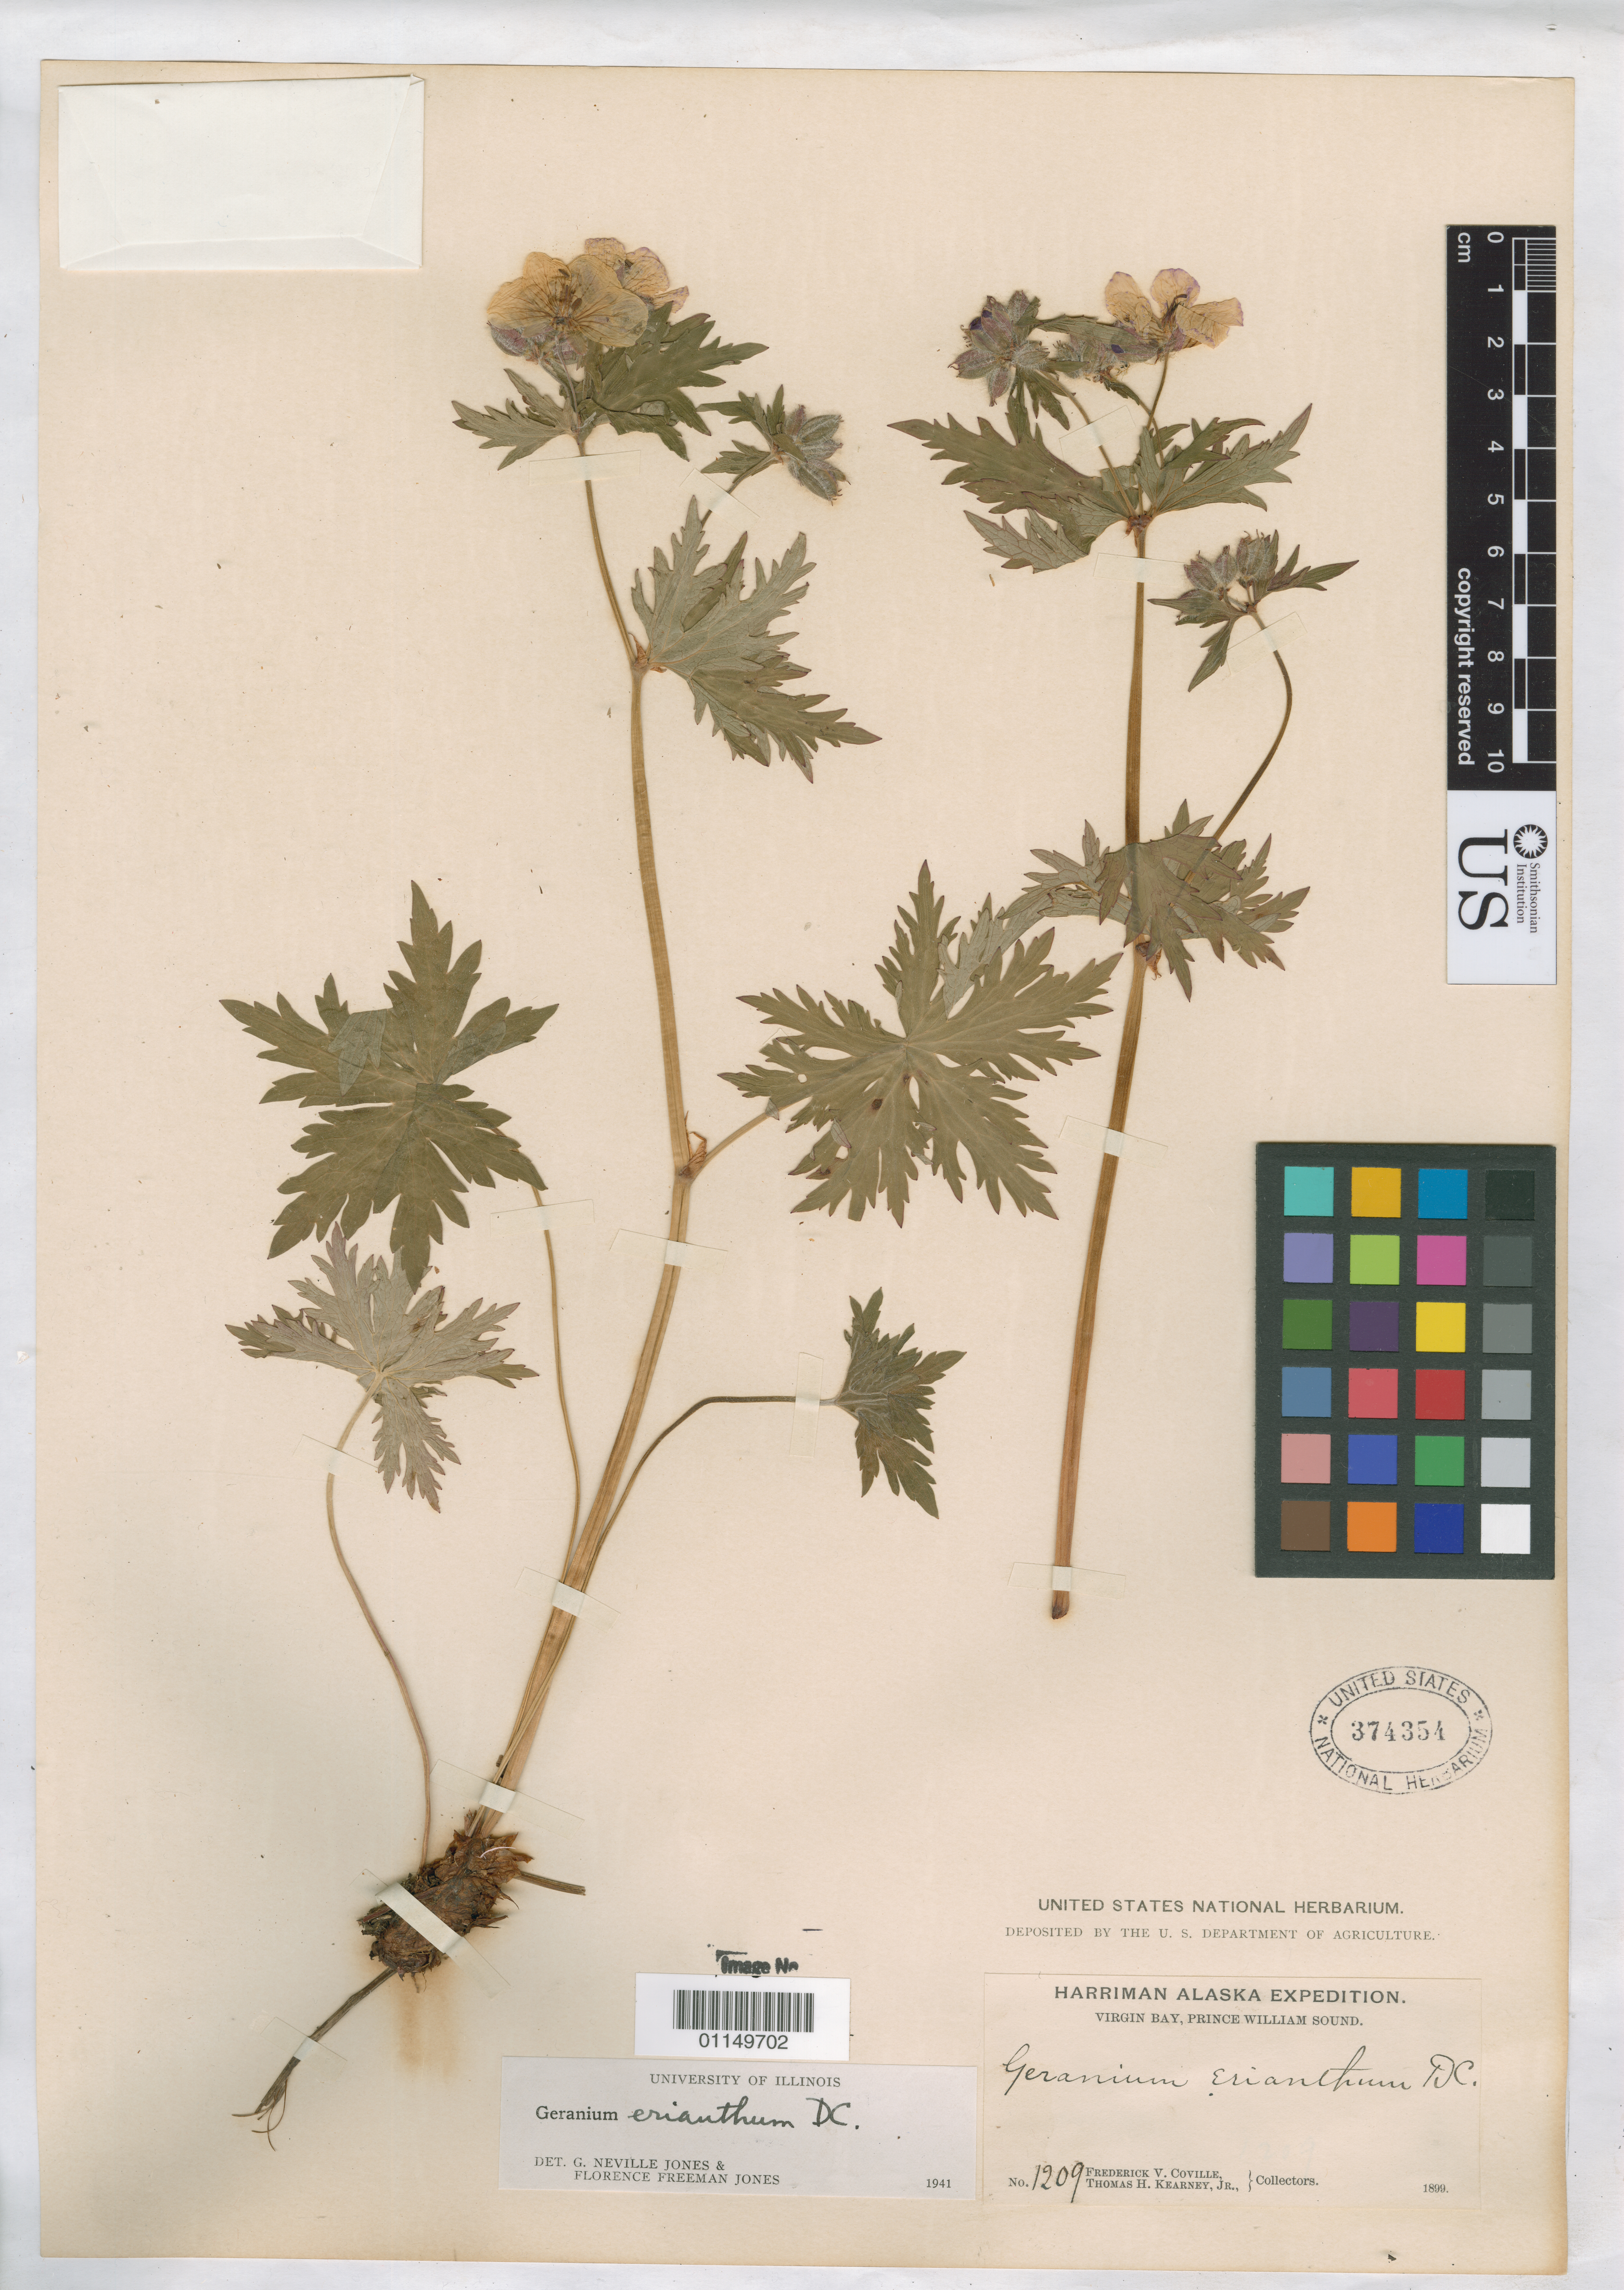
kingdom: Plantae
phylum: Tracheophyta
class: Magnoliopsida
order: Geraniales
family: Geraniaceae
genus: Geranium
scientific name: Geranium erianthum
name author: DC.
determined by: Jones, G. N.; Jones, F. F.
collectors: F. V. Coville & T. H. Kearney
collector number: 1209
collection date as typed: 1899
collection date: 1899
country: United States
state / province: Alaska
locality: Virgin Bay, Prince William Sound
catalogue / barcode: US 374354